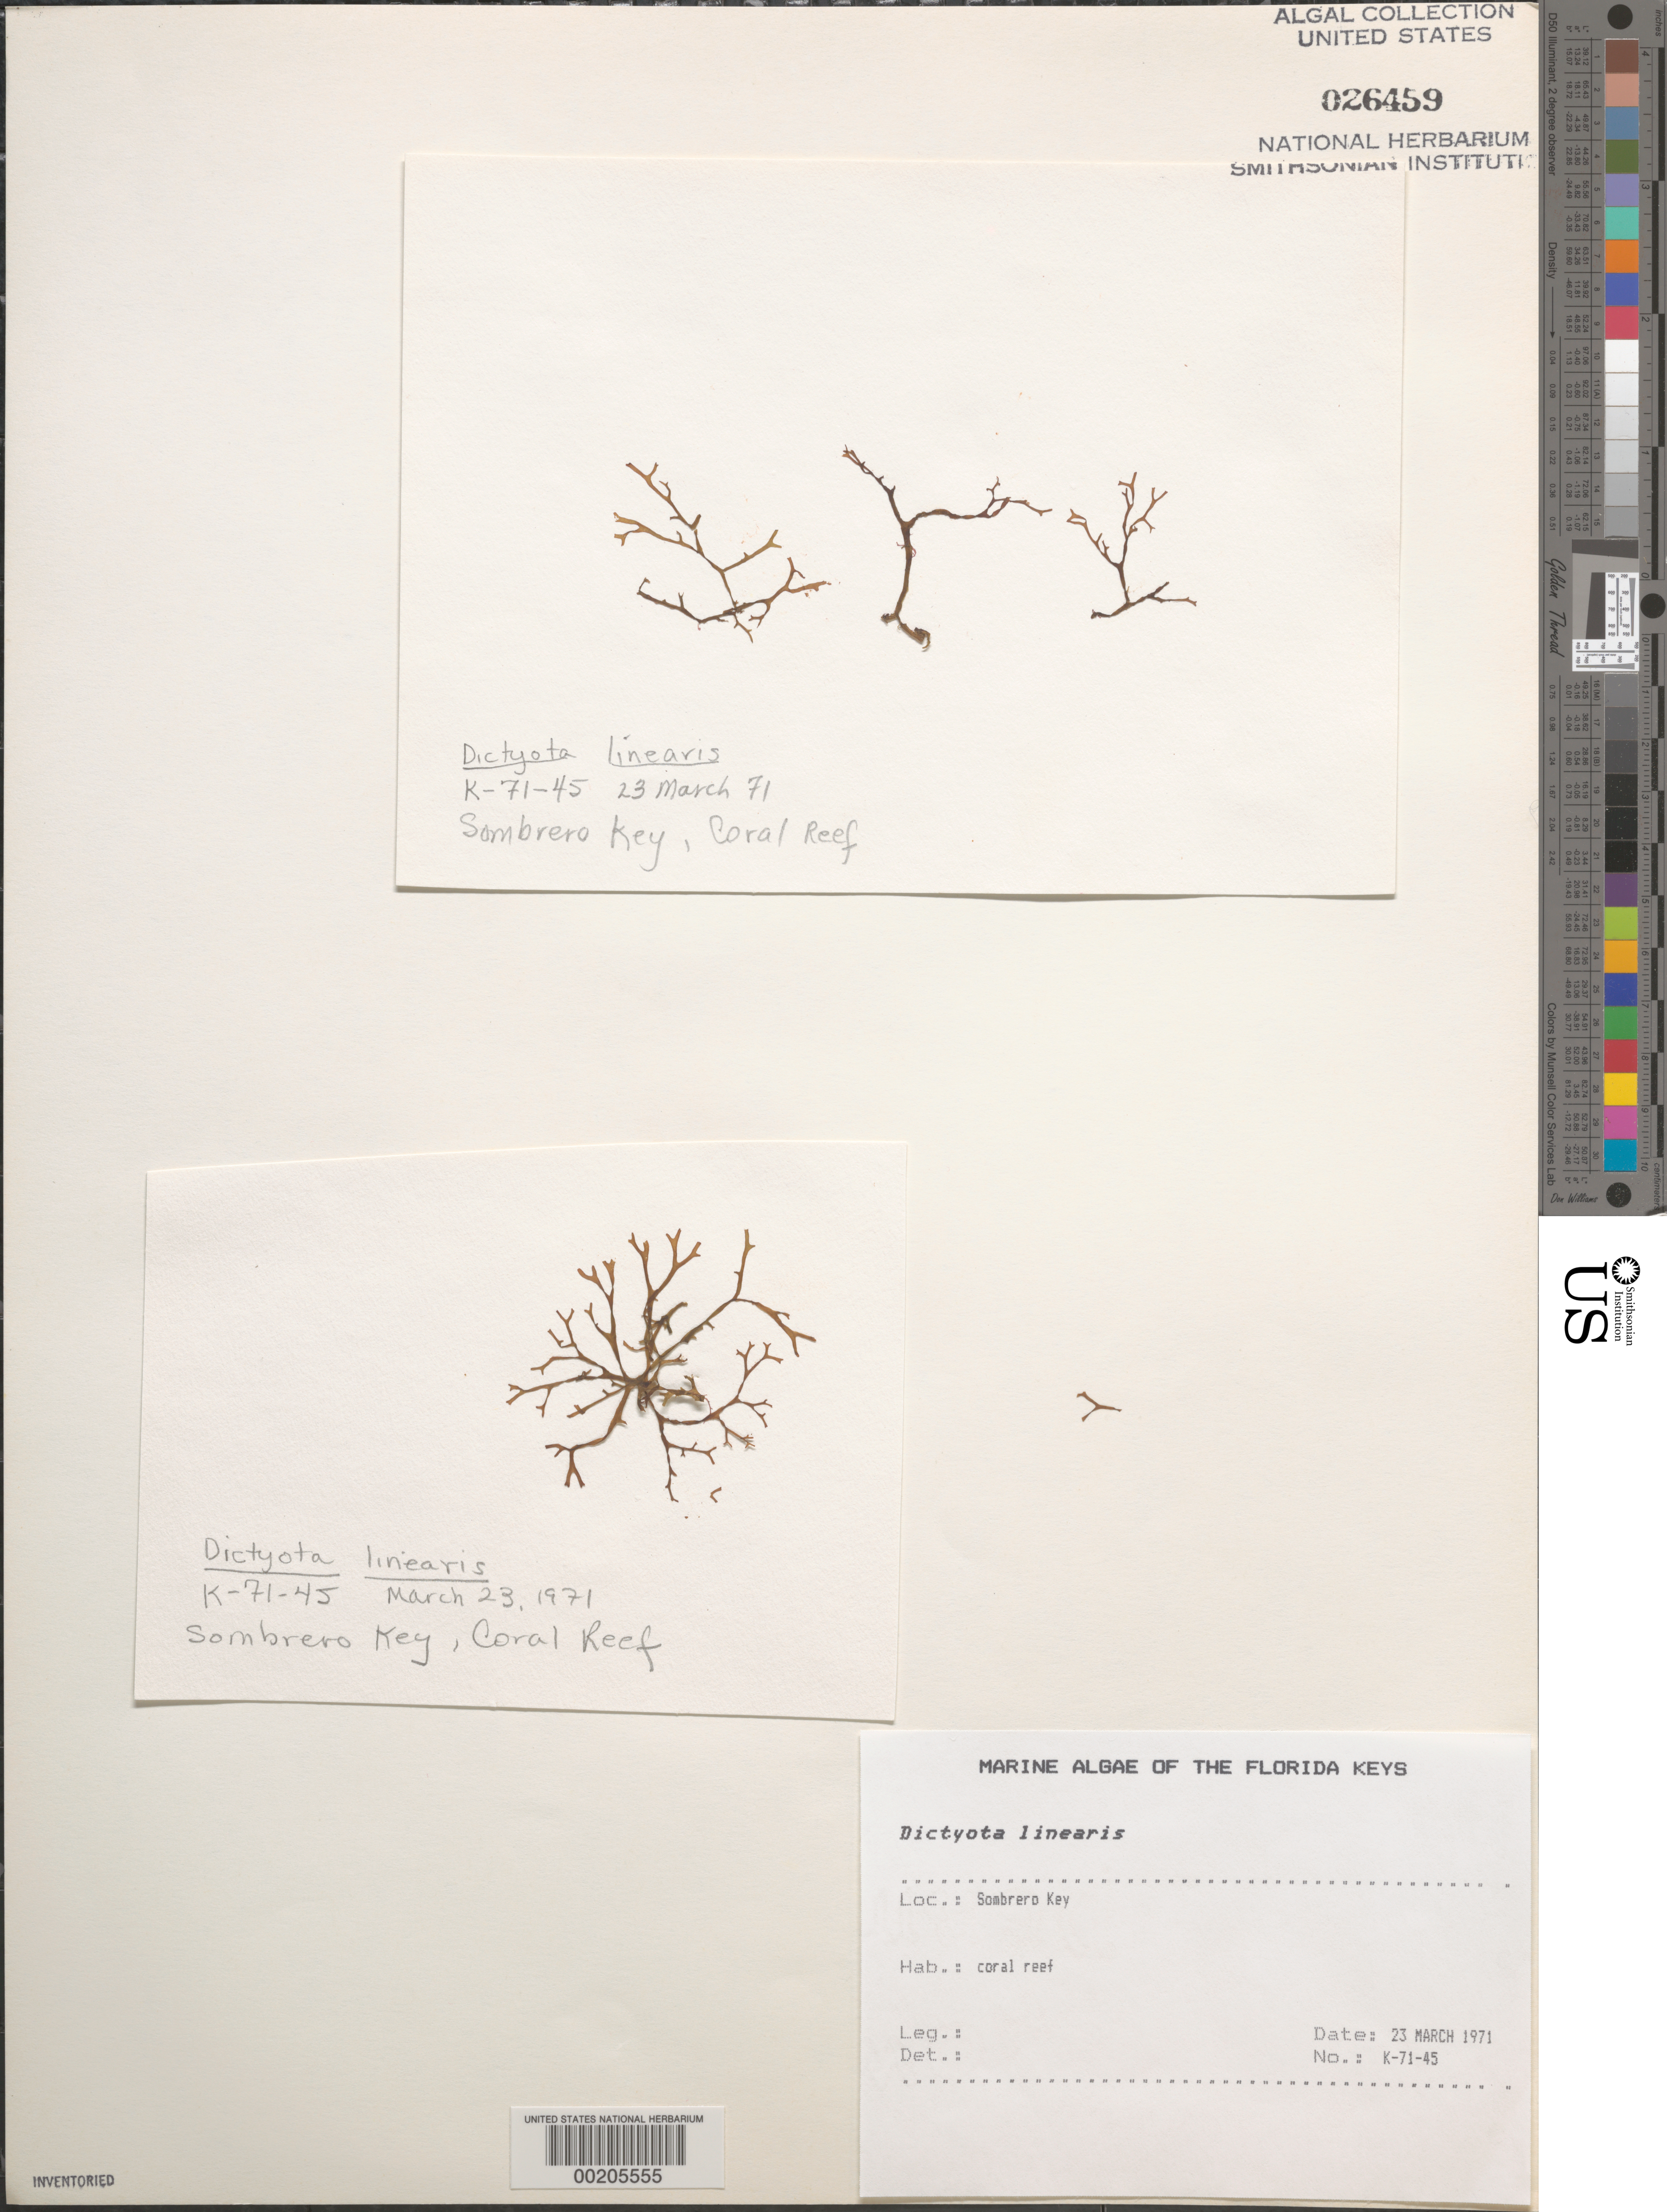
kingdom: Chromista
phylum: Ochrophyta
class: Phaeophyceae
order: Dictyotales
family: Dictyotaceae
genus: Dictyota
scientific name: Dictyota linearis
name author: (C. Agardh) Grev.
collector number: K-71-45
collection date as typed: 23 Mar 1971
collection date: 1971-03-23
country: United States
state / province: Florida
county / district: Monroe County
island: Sombrero Key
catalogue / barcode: US 26459